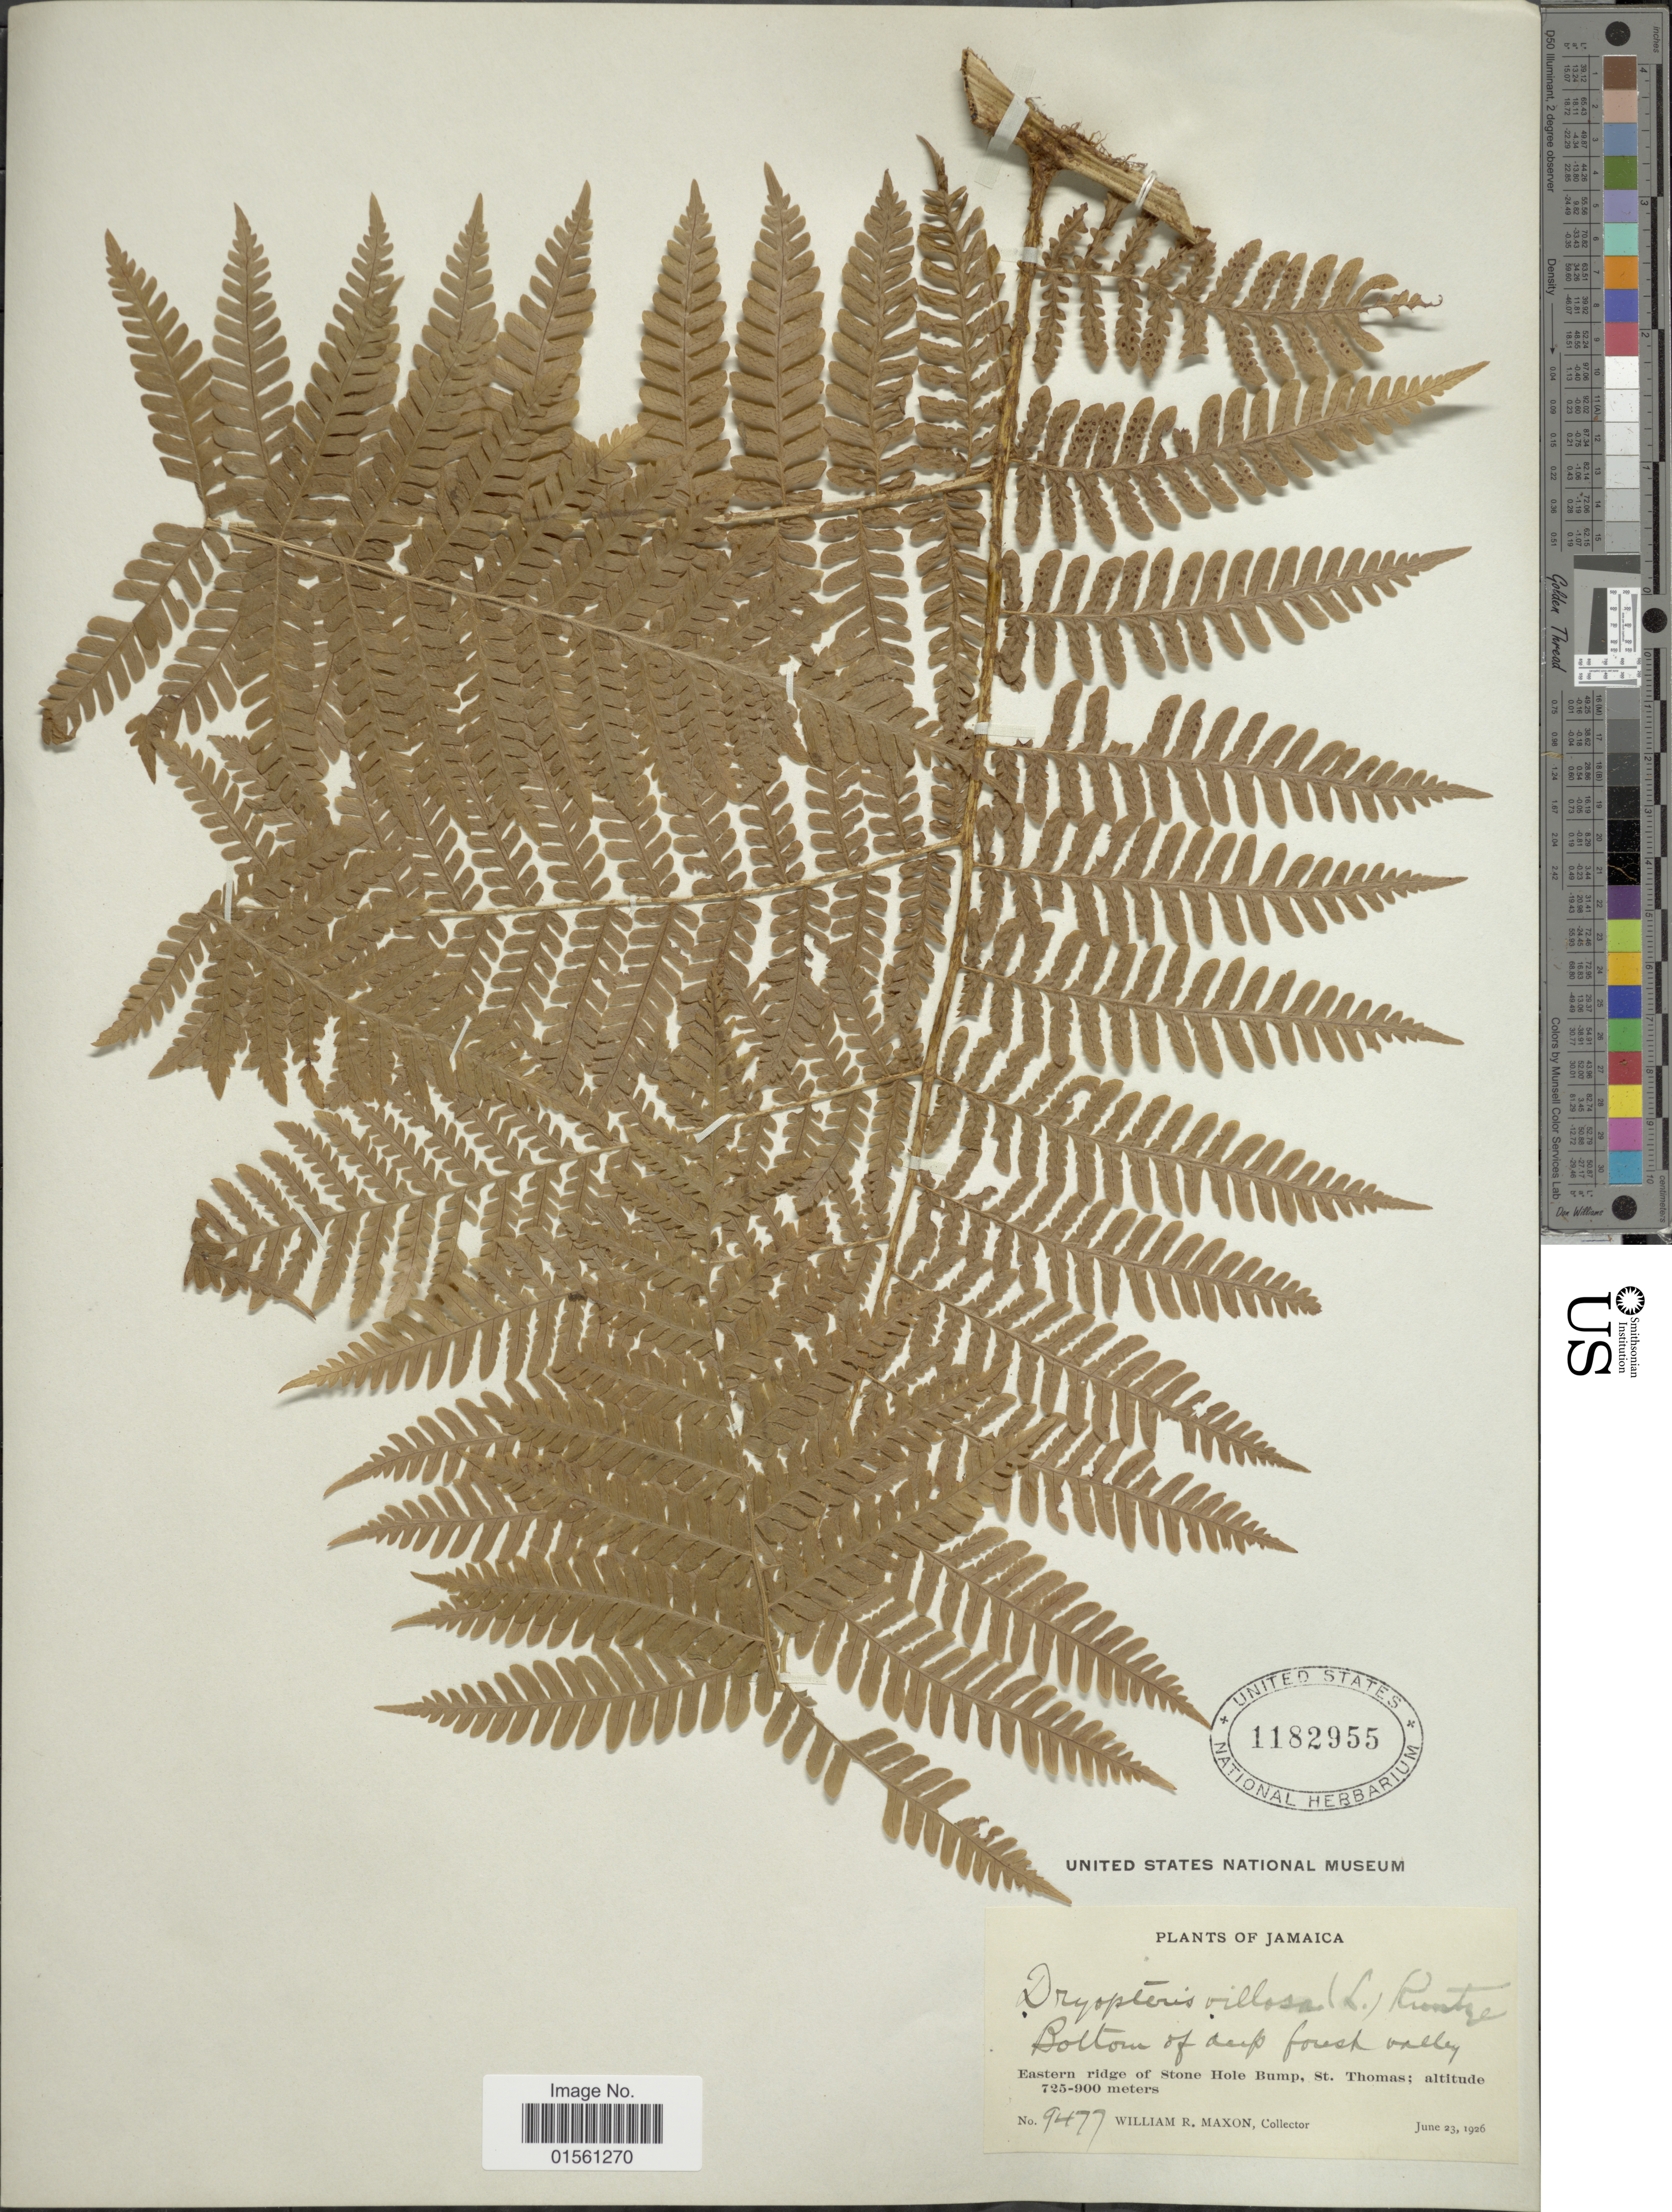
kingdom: Plantae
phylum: Tracheophyta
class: Polypodiopsida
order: Polypodiales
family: Dryopteridaceae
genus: Megalastrum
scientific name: Megalastrum villosum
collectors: W. R. Maxon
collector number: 9477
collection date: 1926-06-23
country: Jamaica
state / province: Saint Thomas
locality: Eastern ridge of Stone Hole Bump, St. Thomas.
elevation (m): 725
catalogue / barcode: US 1182955